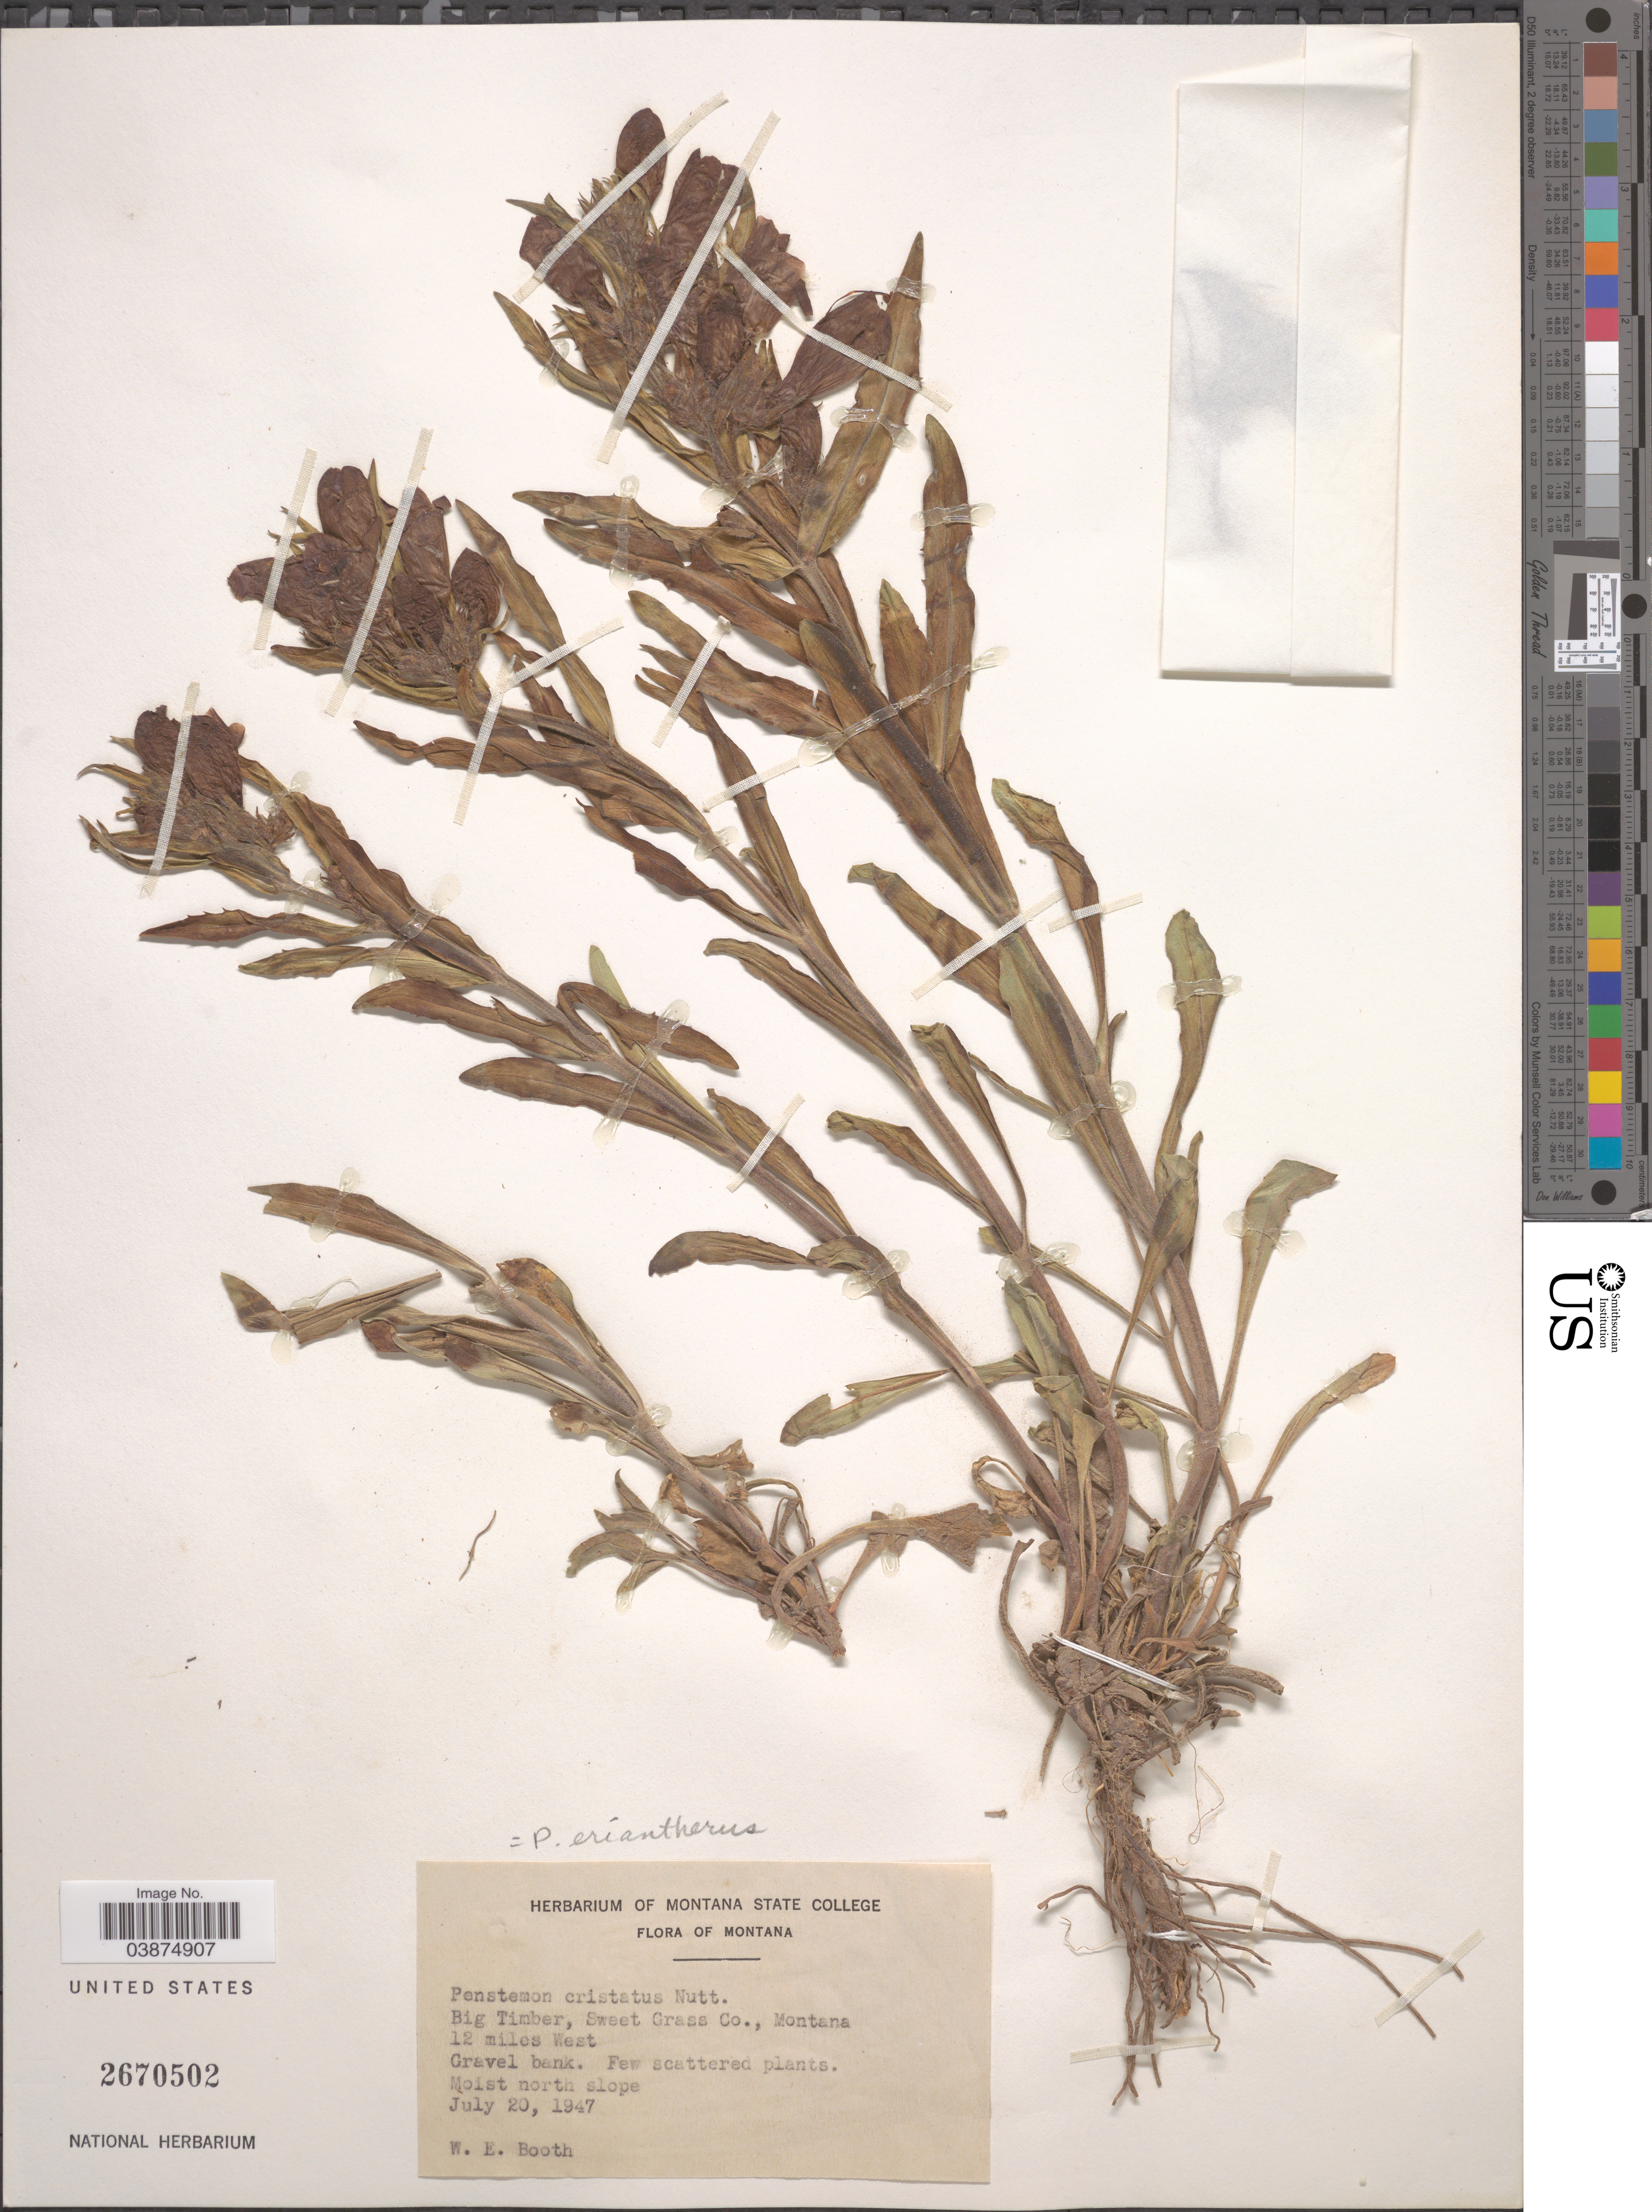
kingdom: Plantae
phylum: Tracheophyta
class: Magnoliopsida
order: Lamiales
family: Plantaginaceae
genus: Penstemon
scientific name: Penstemon eriantherus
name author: Pursh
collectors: W. Booth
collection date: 1947-07-20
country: United States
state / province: Montana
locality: Big Timber, Sweet Grass Co., 12 miles West. North slope.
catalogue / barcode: US 2670502